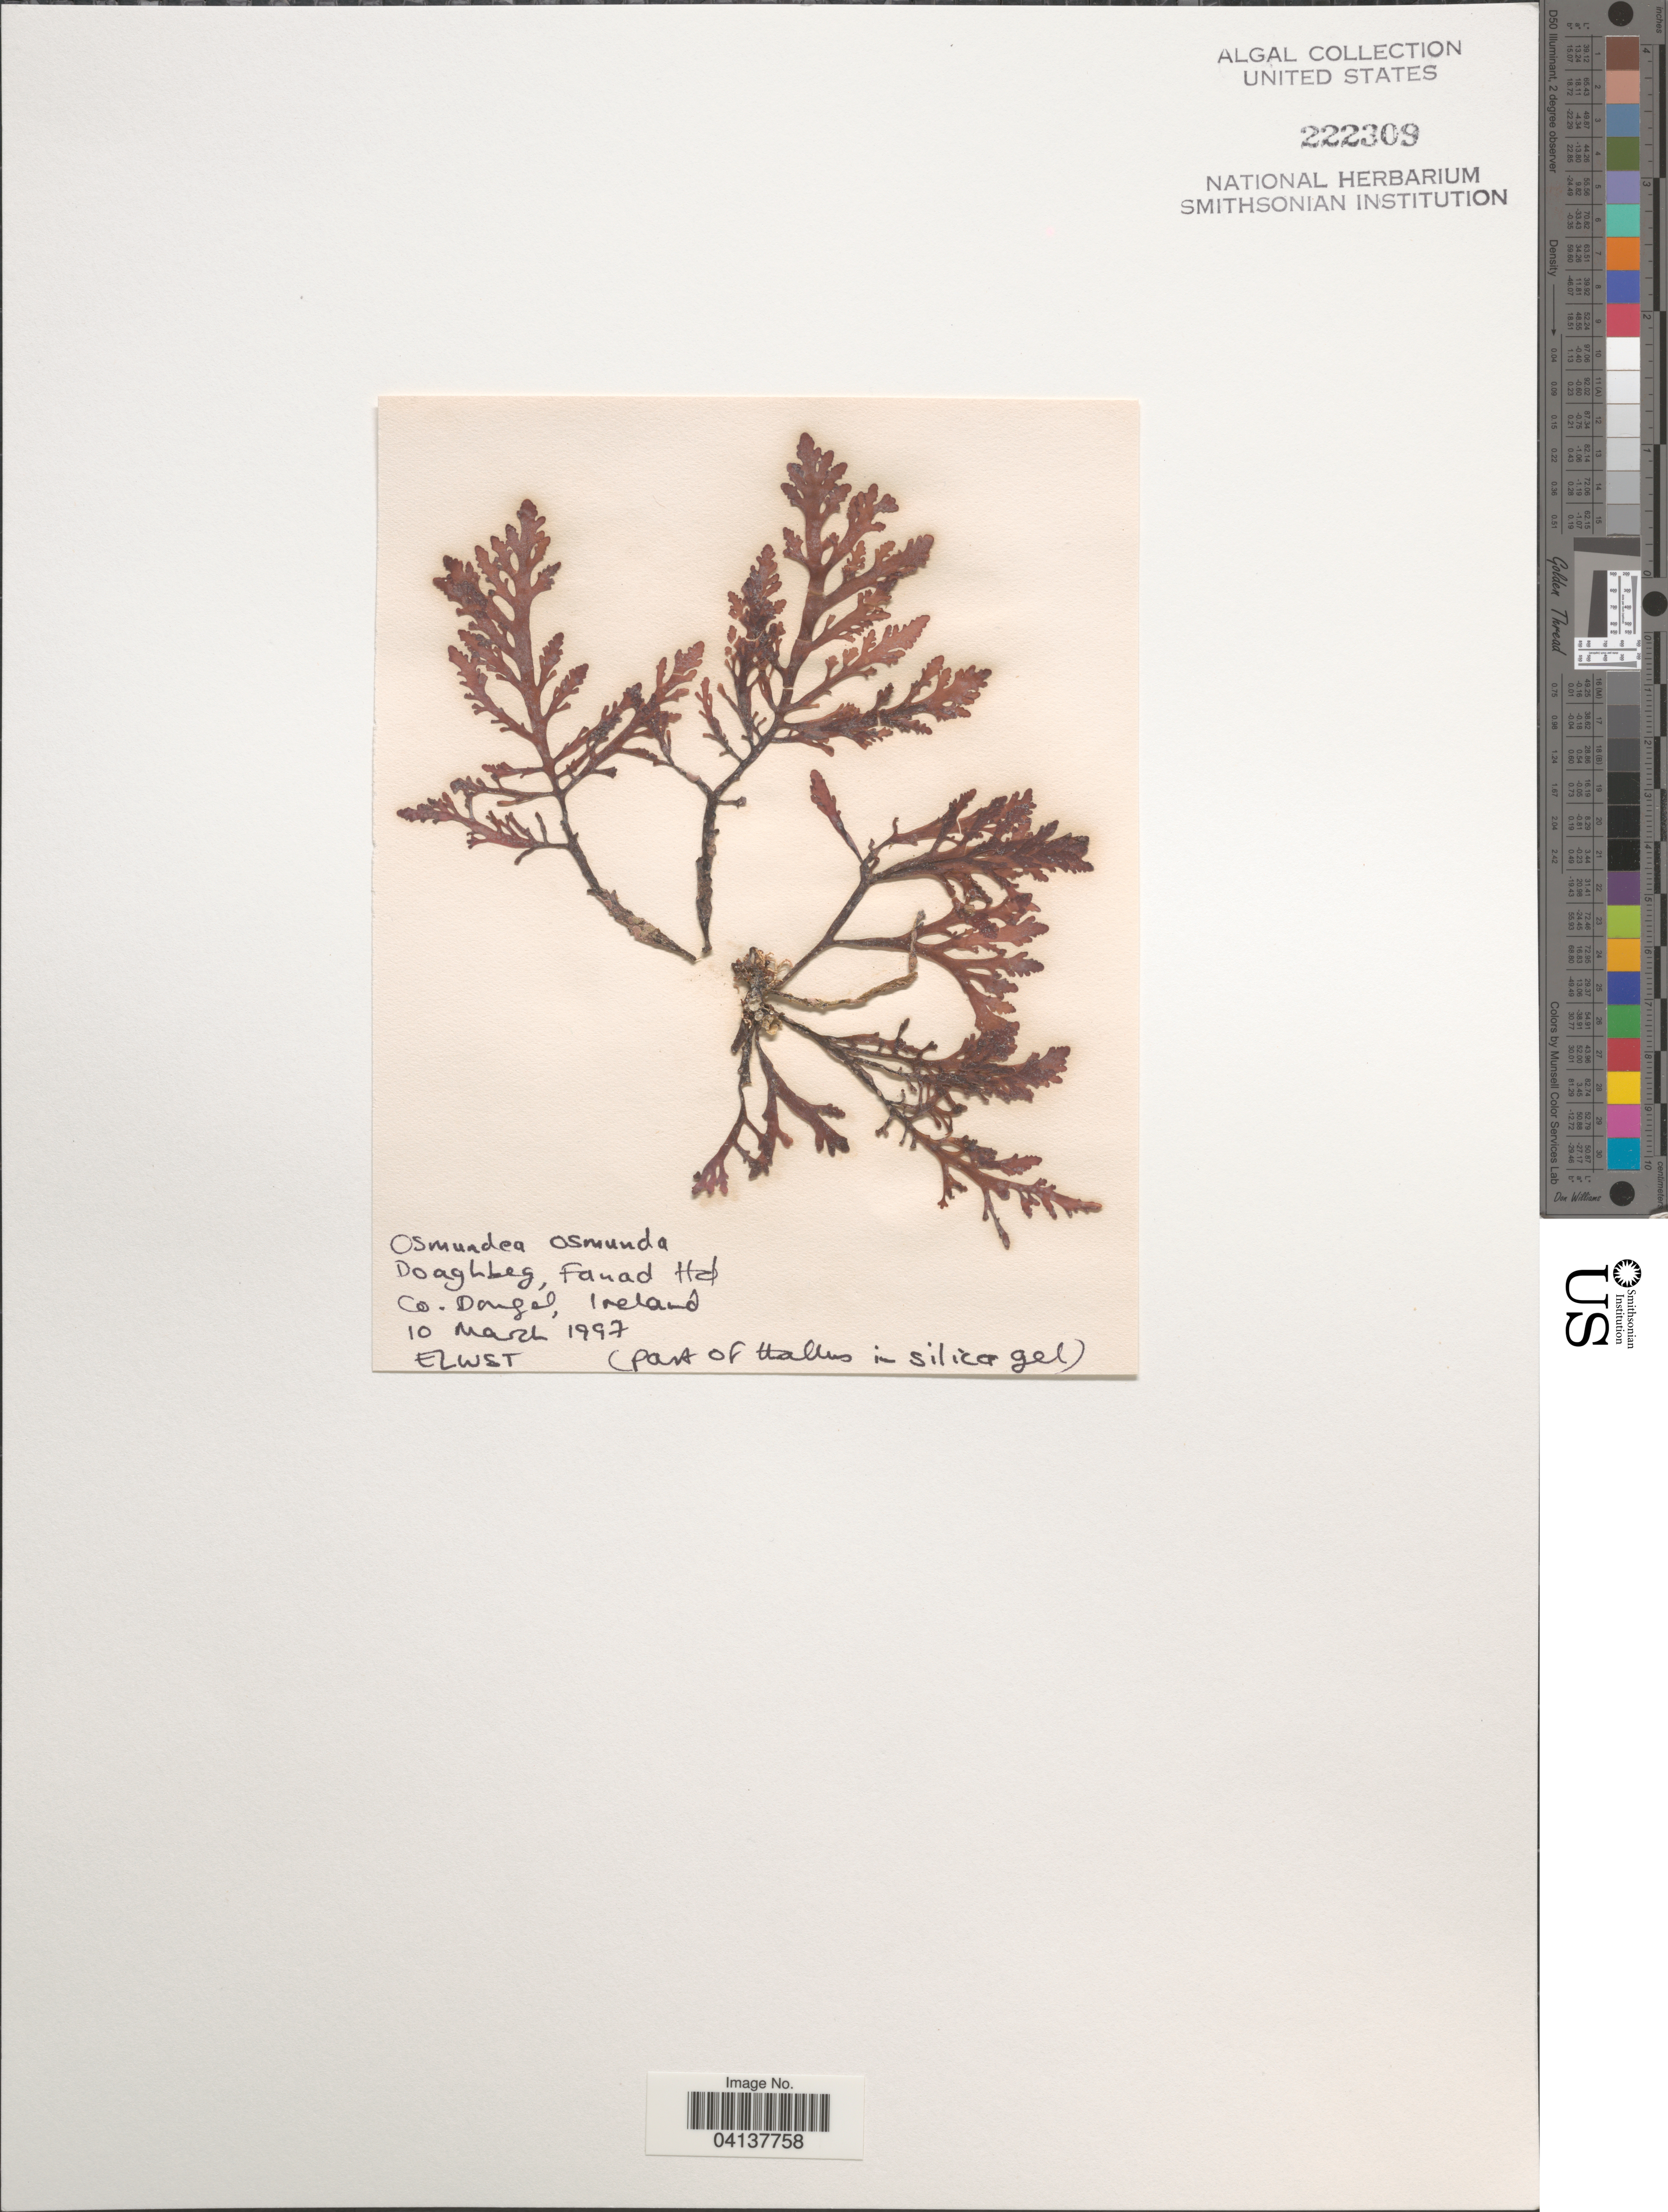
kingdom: Plantae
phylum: Rhodophyta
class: Florideophyceae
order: Ceramiales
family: Rhodomelaceae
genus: Osmundea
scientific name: Osmundea osmunda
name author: (Gmelin) K.W. Nam & Maggs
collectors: E. L. W. S. T.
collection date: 1997-03-10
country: Ireland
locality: Doaghbeg, Fanad Hd. Co. Donegal.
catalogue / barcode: US 222309